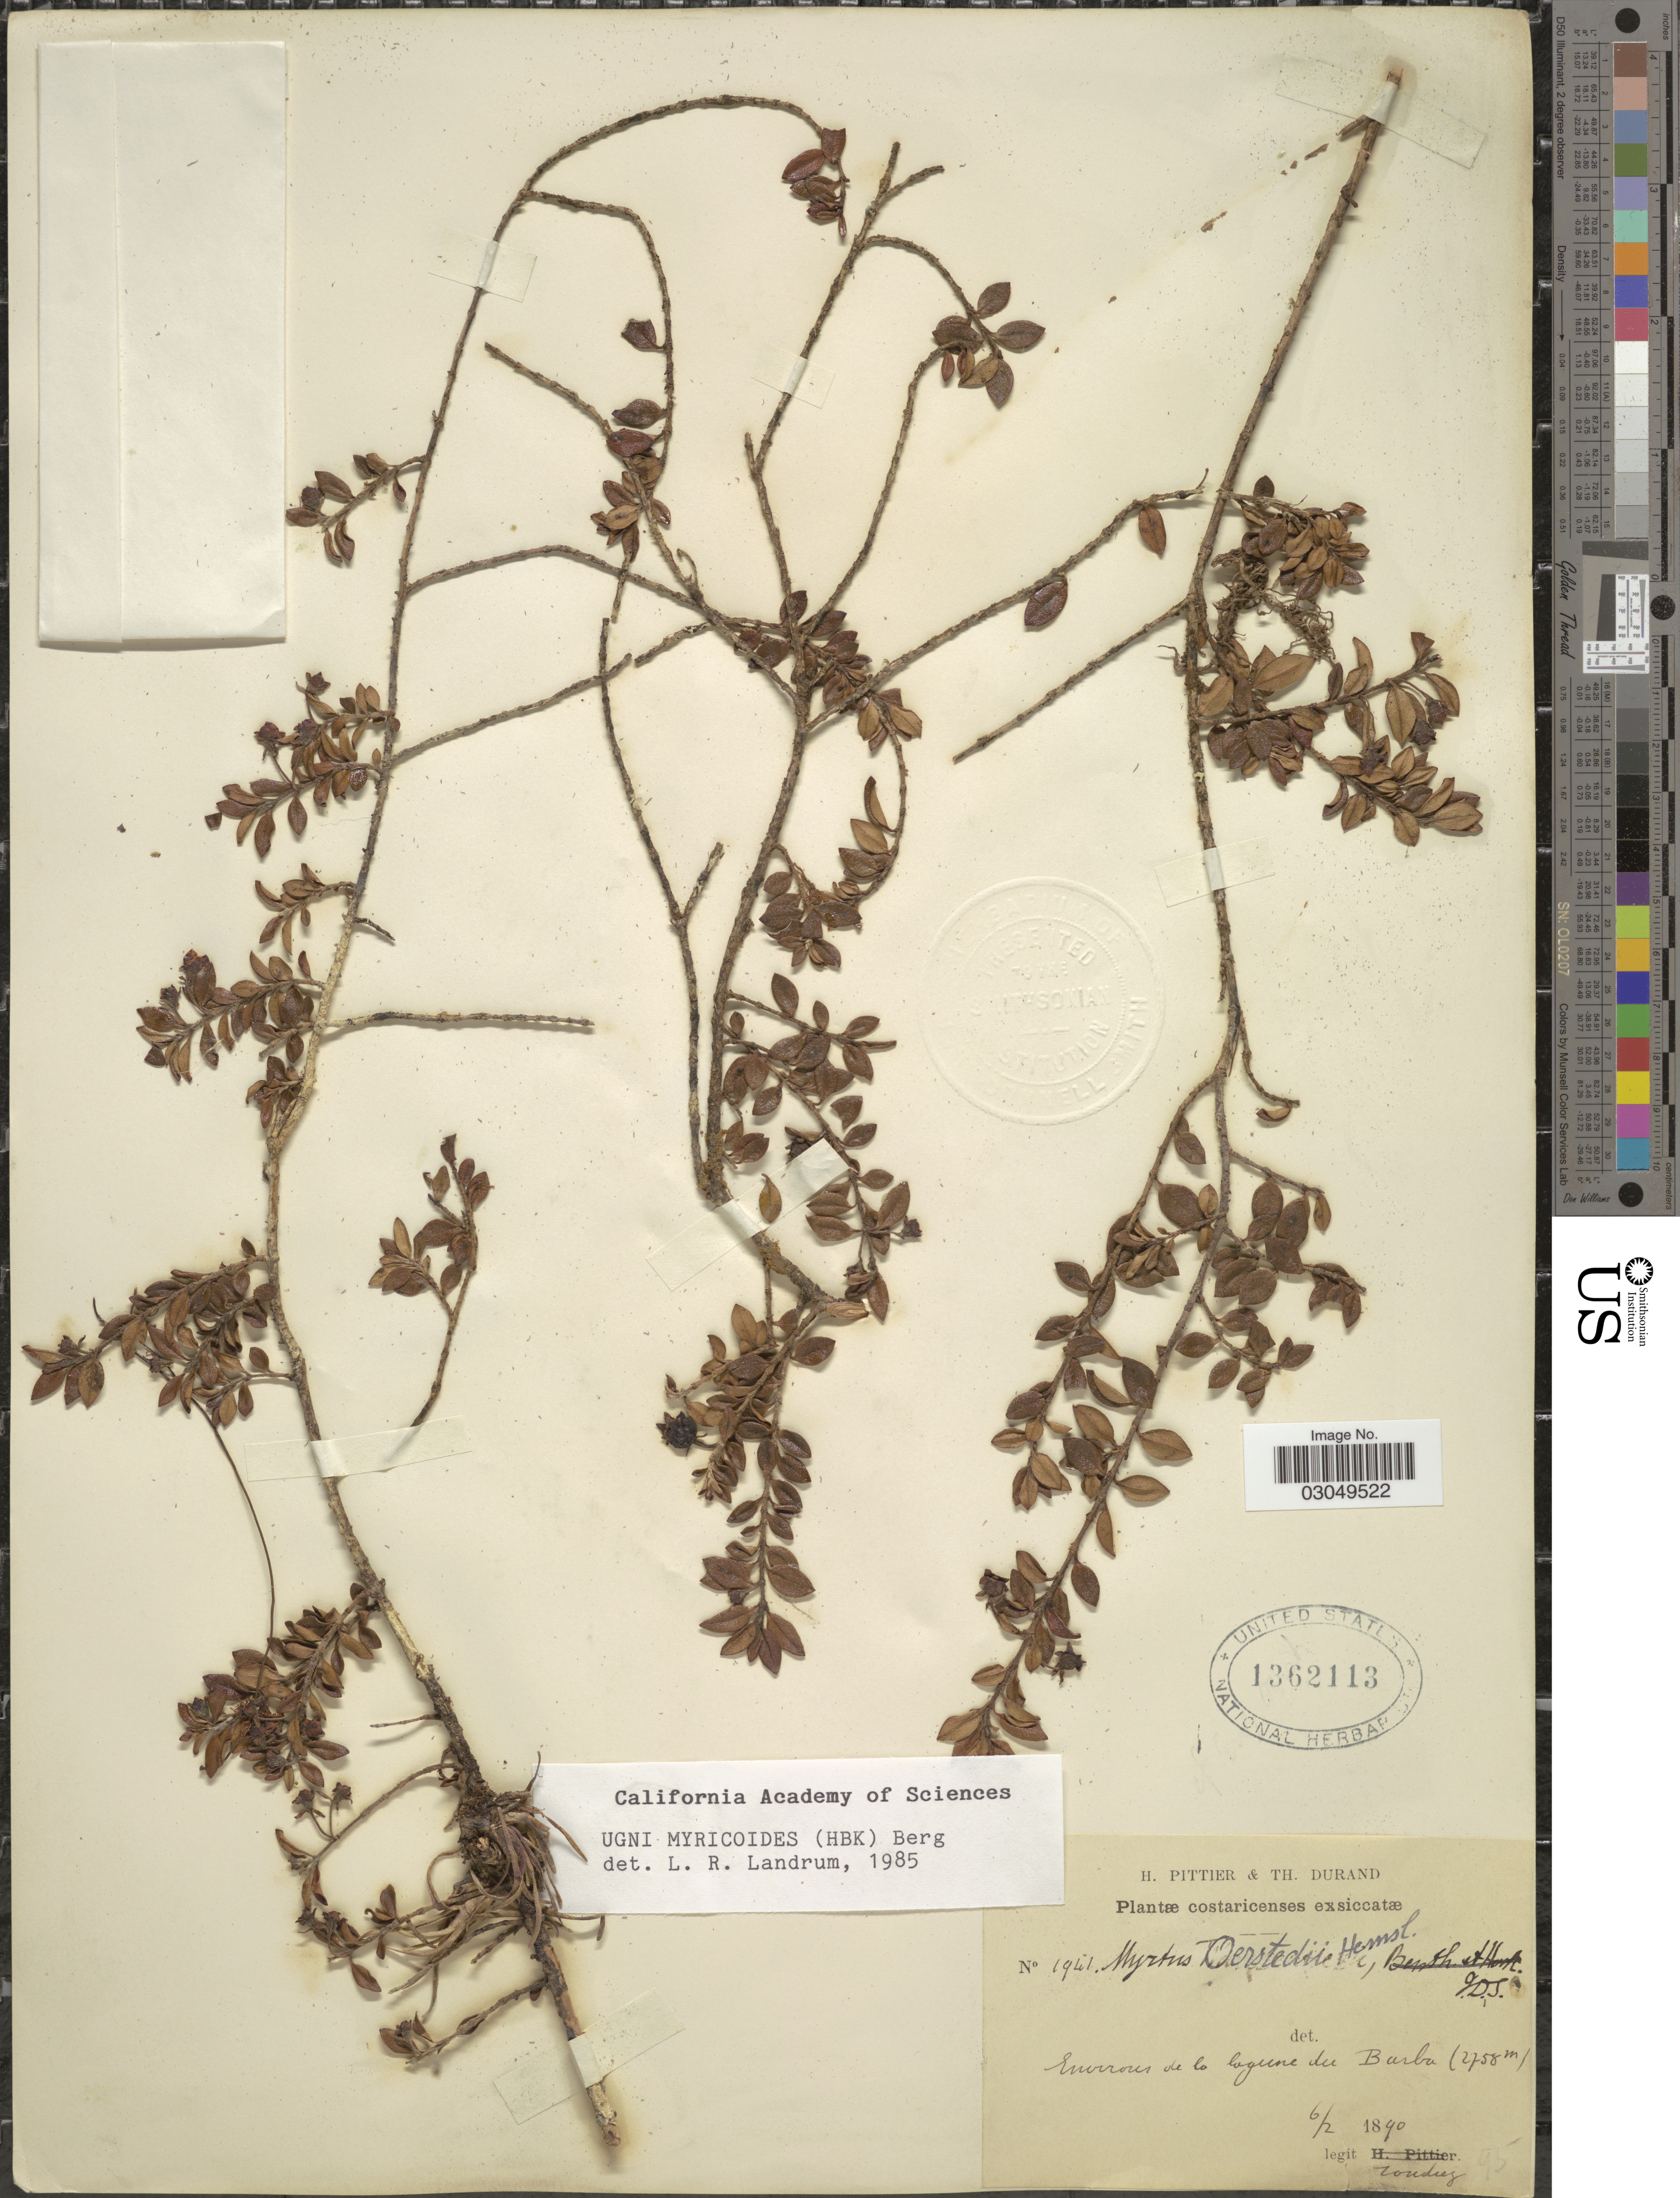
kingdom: Plantae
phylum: Tracheophyta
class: Magnoliopsida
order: Myrtales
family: Myrtaceae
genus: Ugni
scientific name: Ugni myricoides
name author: (Kunth) O. Berg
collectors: Tonduz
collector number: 1941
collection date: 1890-02-06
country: Costa Rica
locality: Environs de la lagune du Barba.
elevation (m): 2758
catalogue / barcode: US 1362113